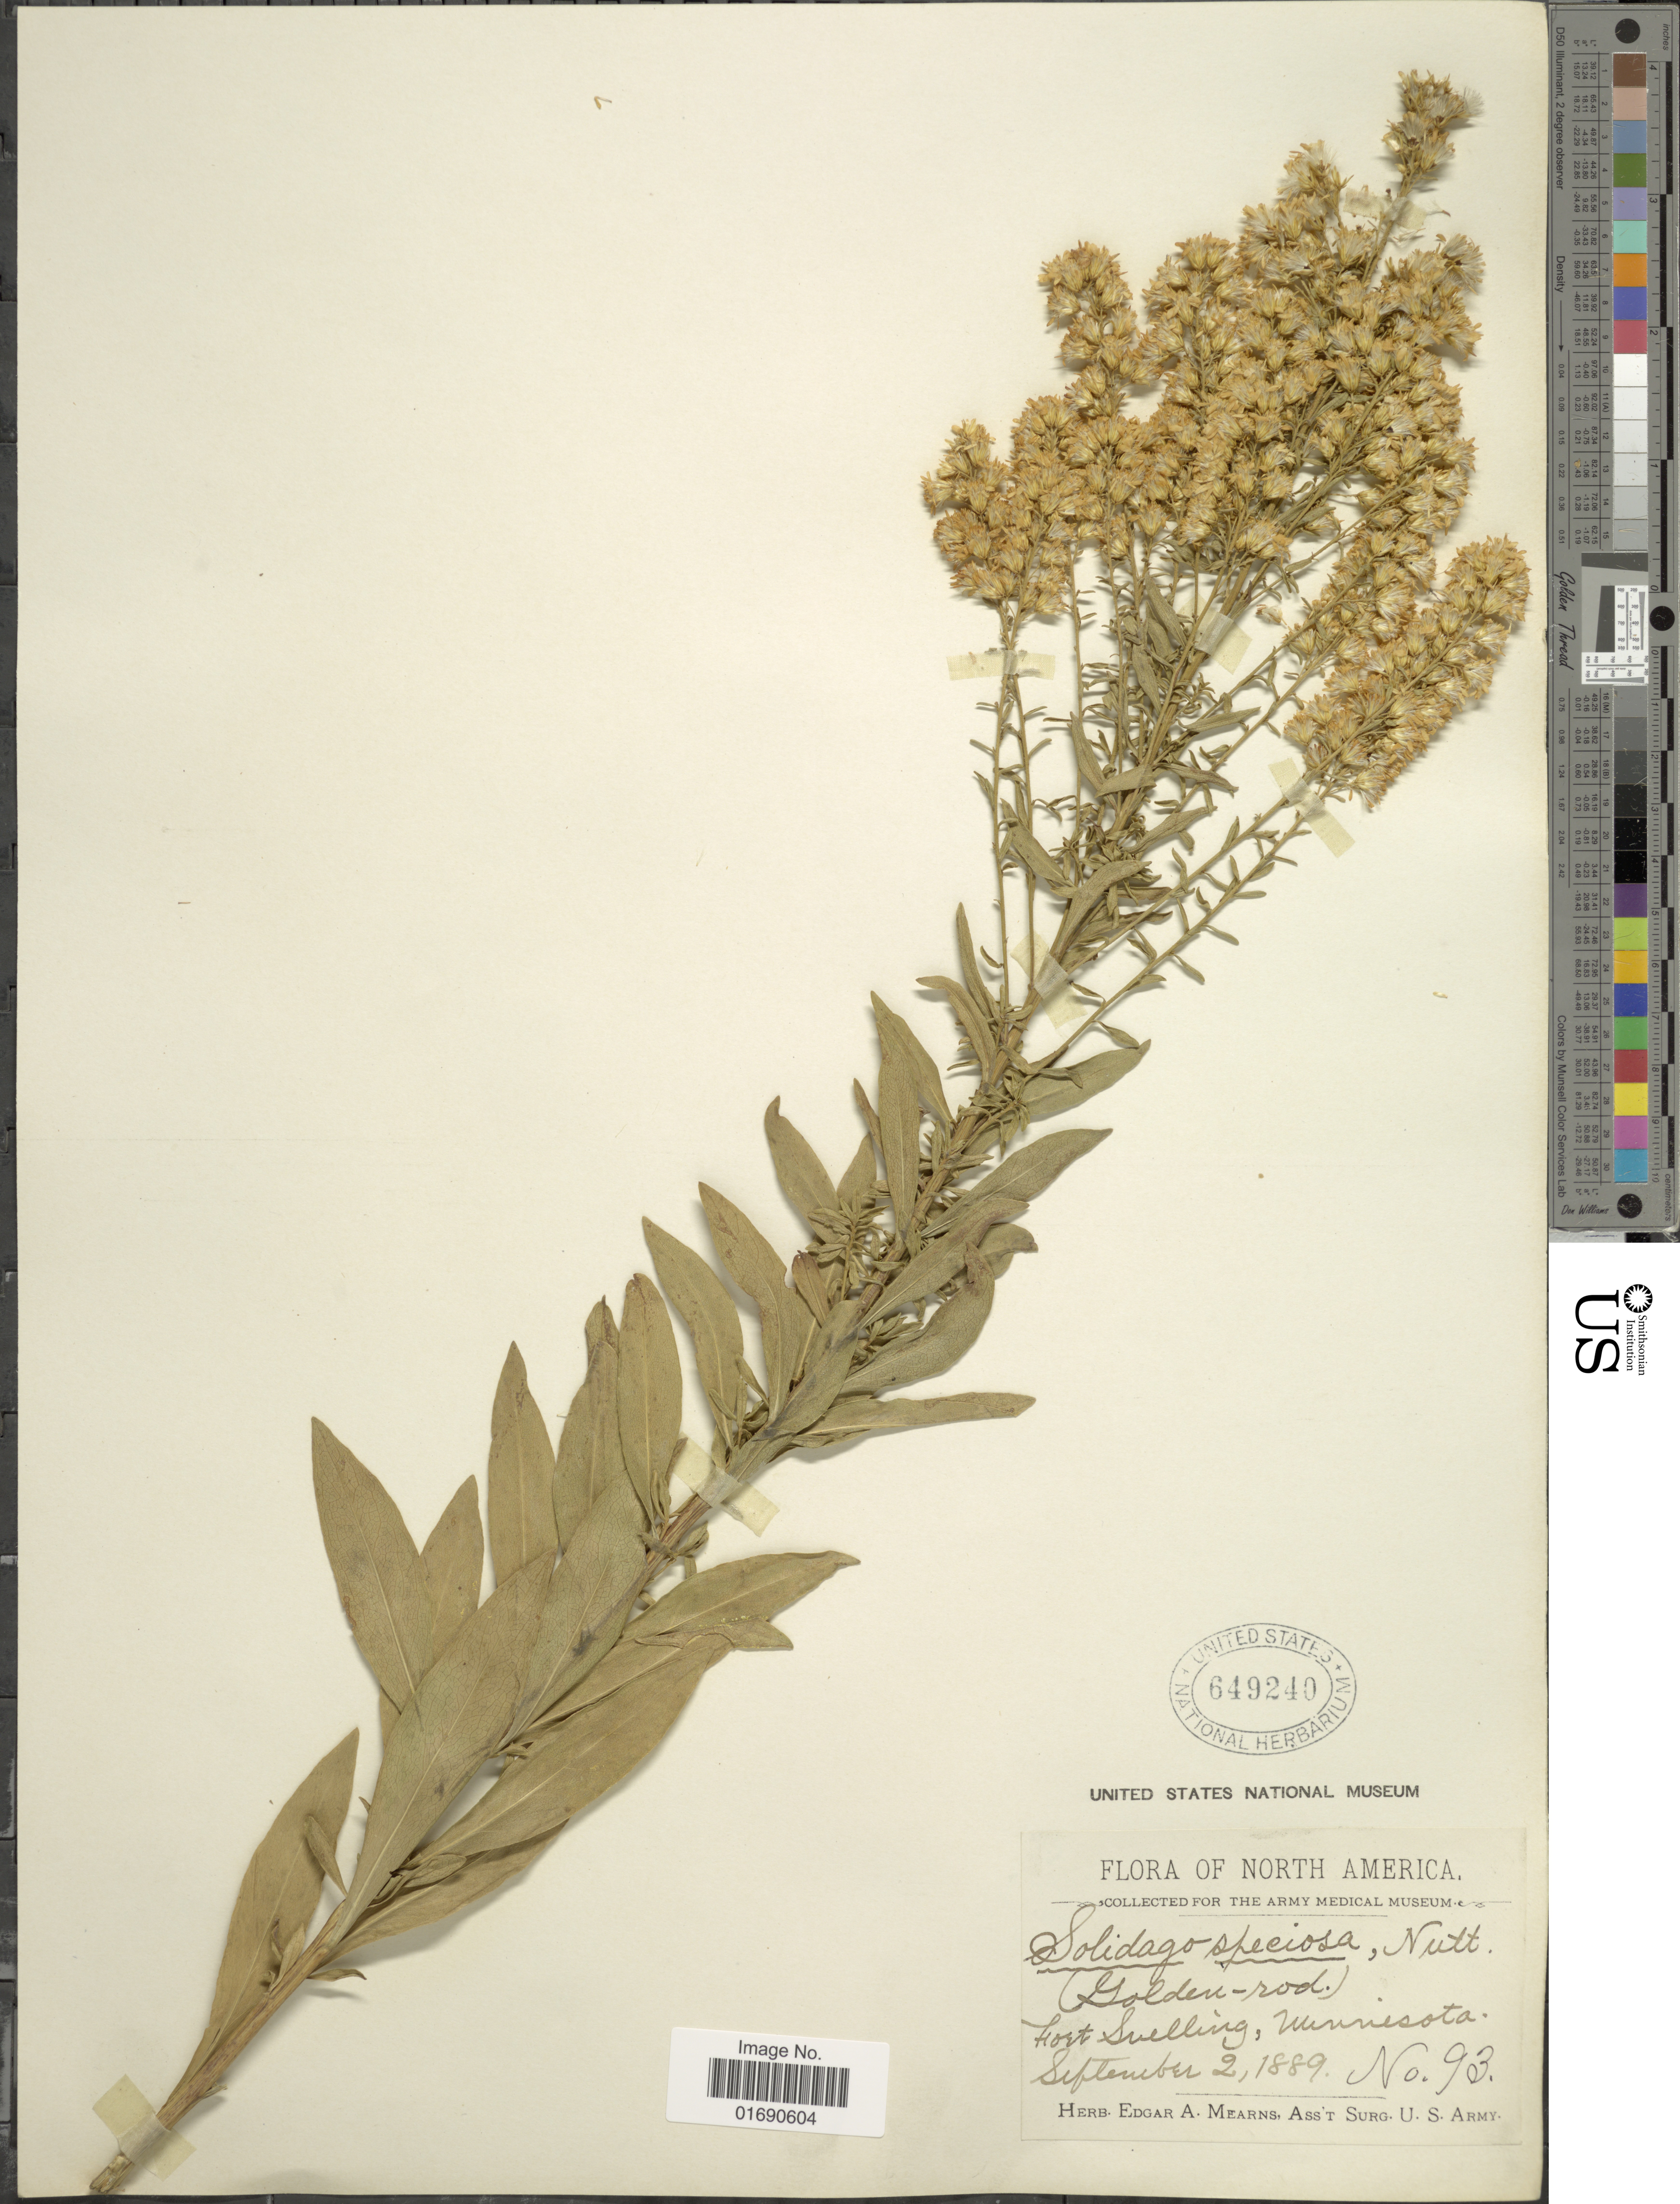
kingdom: Plantae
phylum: Tracheophyta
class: Magnoliopsida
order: Asterales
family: Asteraceae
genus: Solidago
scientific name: Solidago speciosa var. angustata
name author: Torr. & A. Gray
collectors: ex herb. Edgar A. Mearns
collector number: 93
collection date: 1889-09-02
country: United States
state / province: Minnesota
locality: Fort Snelling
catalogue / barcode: US 649240